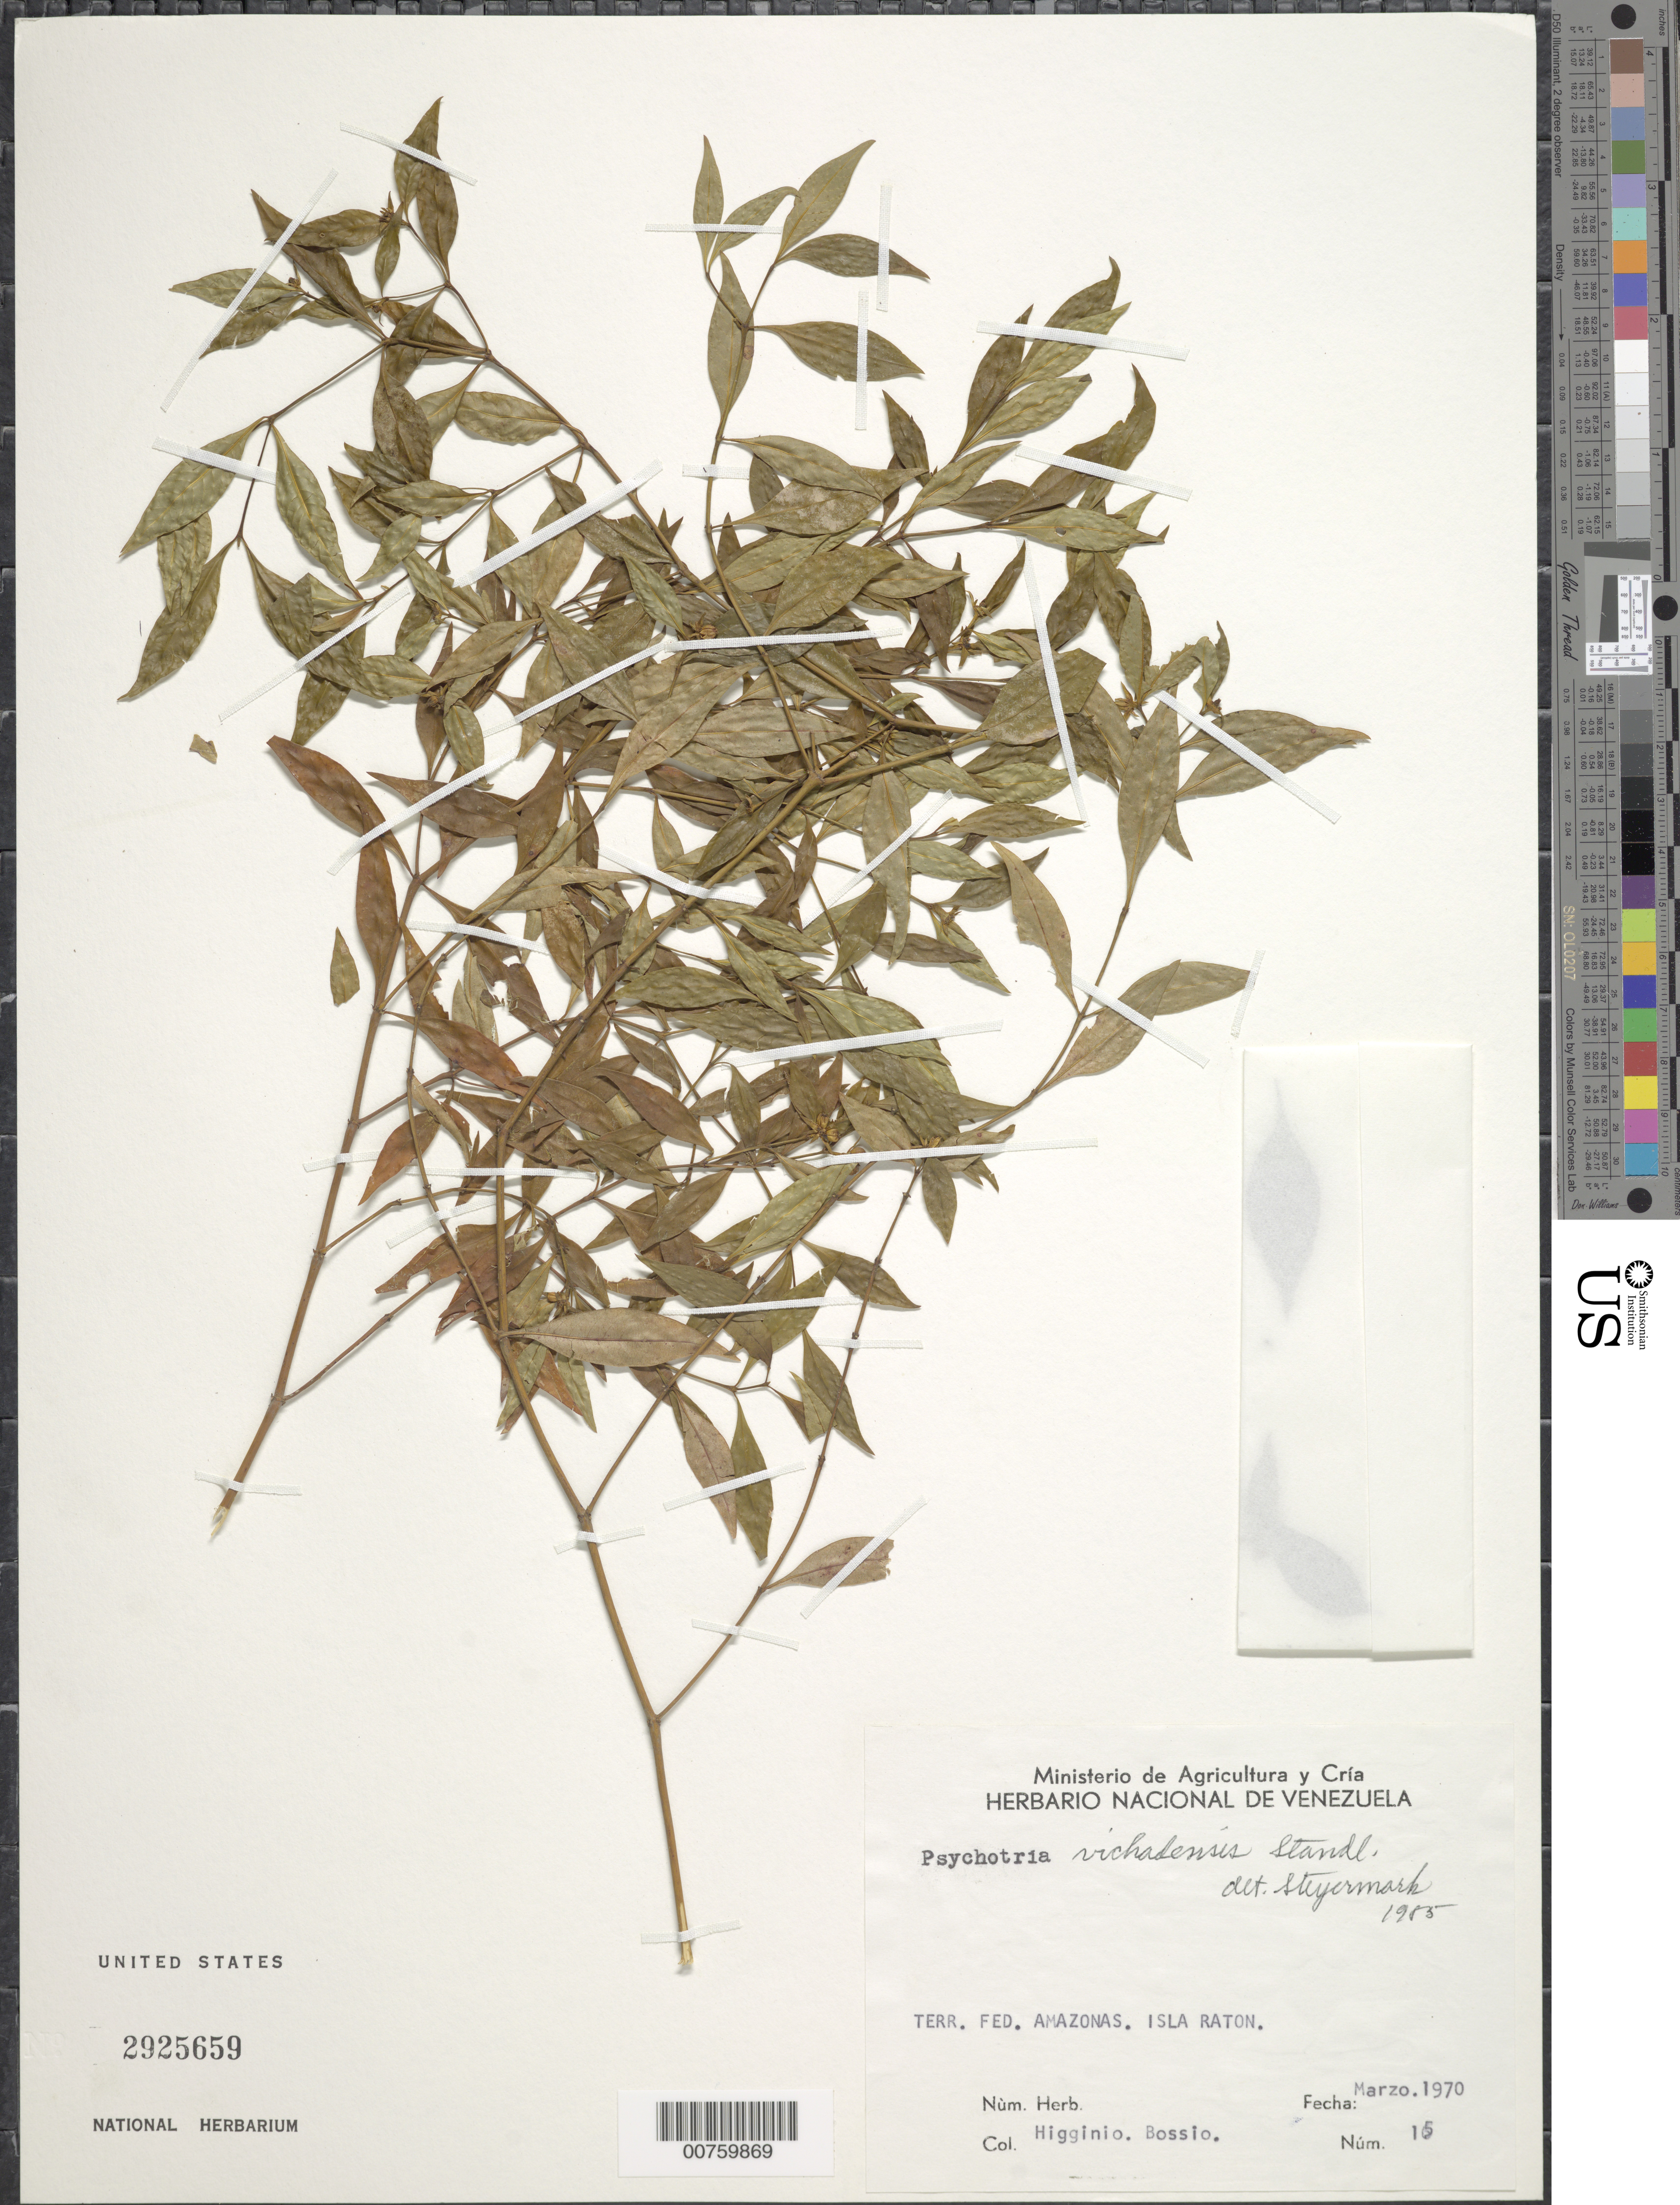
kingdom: Plantae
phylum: Tracheophyta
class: Magnoliopsida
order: Gentianales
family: Rubiaceae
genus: Psychotria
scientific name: Psychotria vichadensis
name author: Standl.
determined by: Steyermark, Julian A., (VEN)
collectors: H. Bossio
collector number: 15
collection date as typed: Mar-70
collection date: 1970-03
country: Venezuela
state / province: Amazonas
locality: Isla Ratón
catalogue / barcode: US 2925659